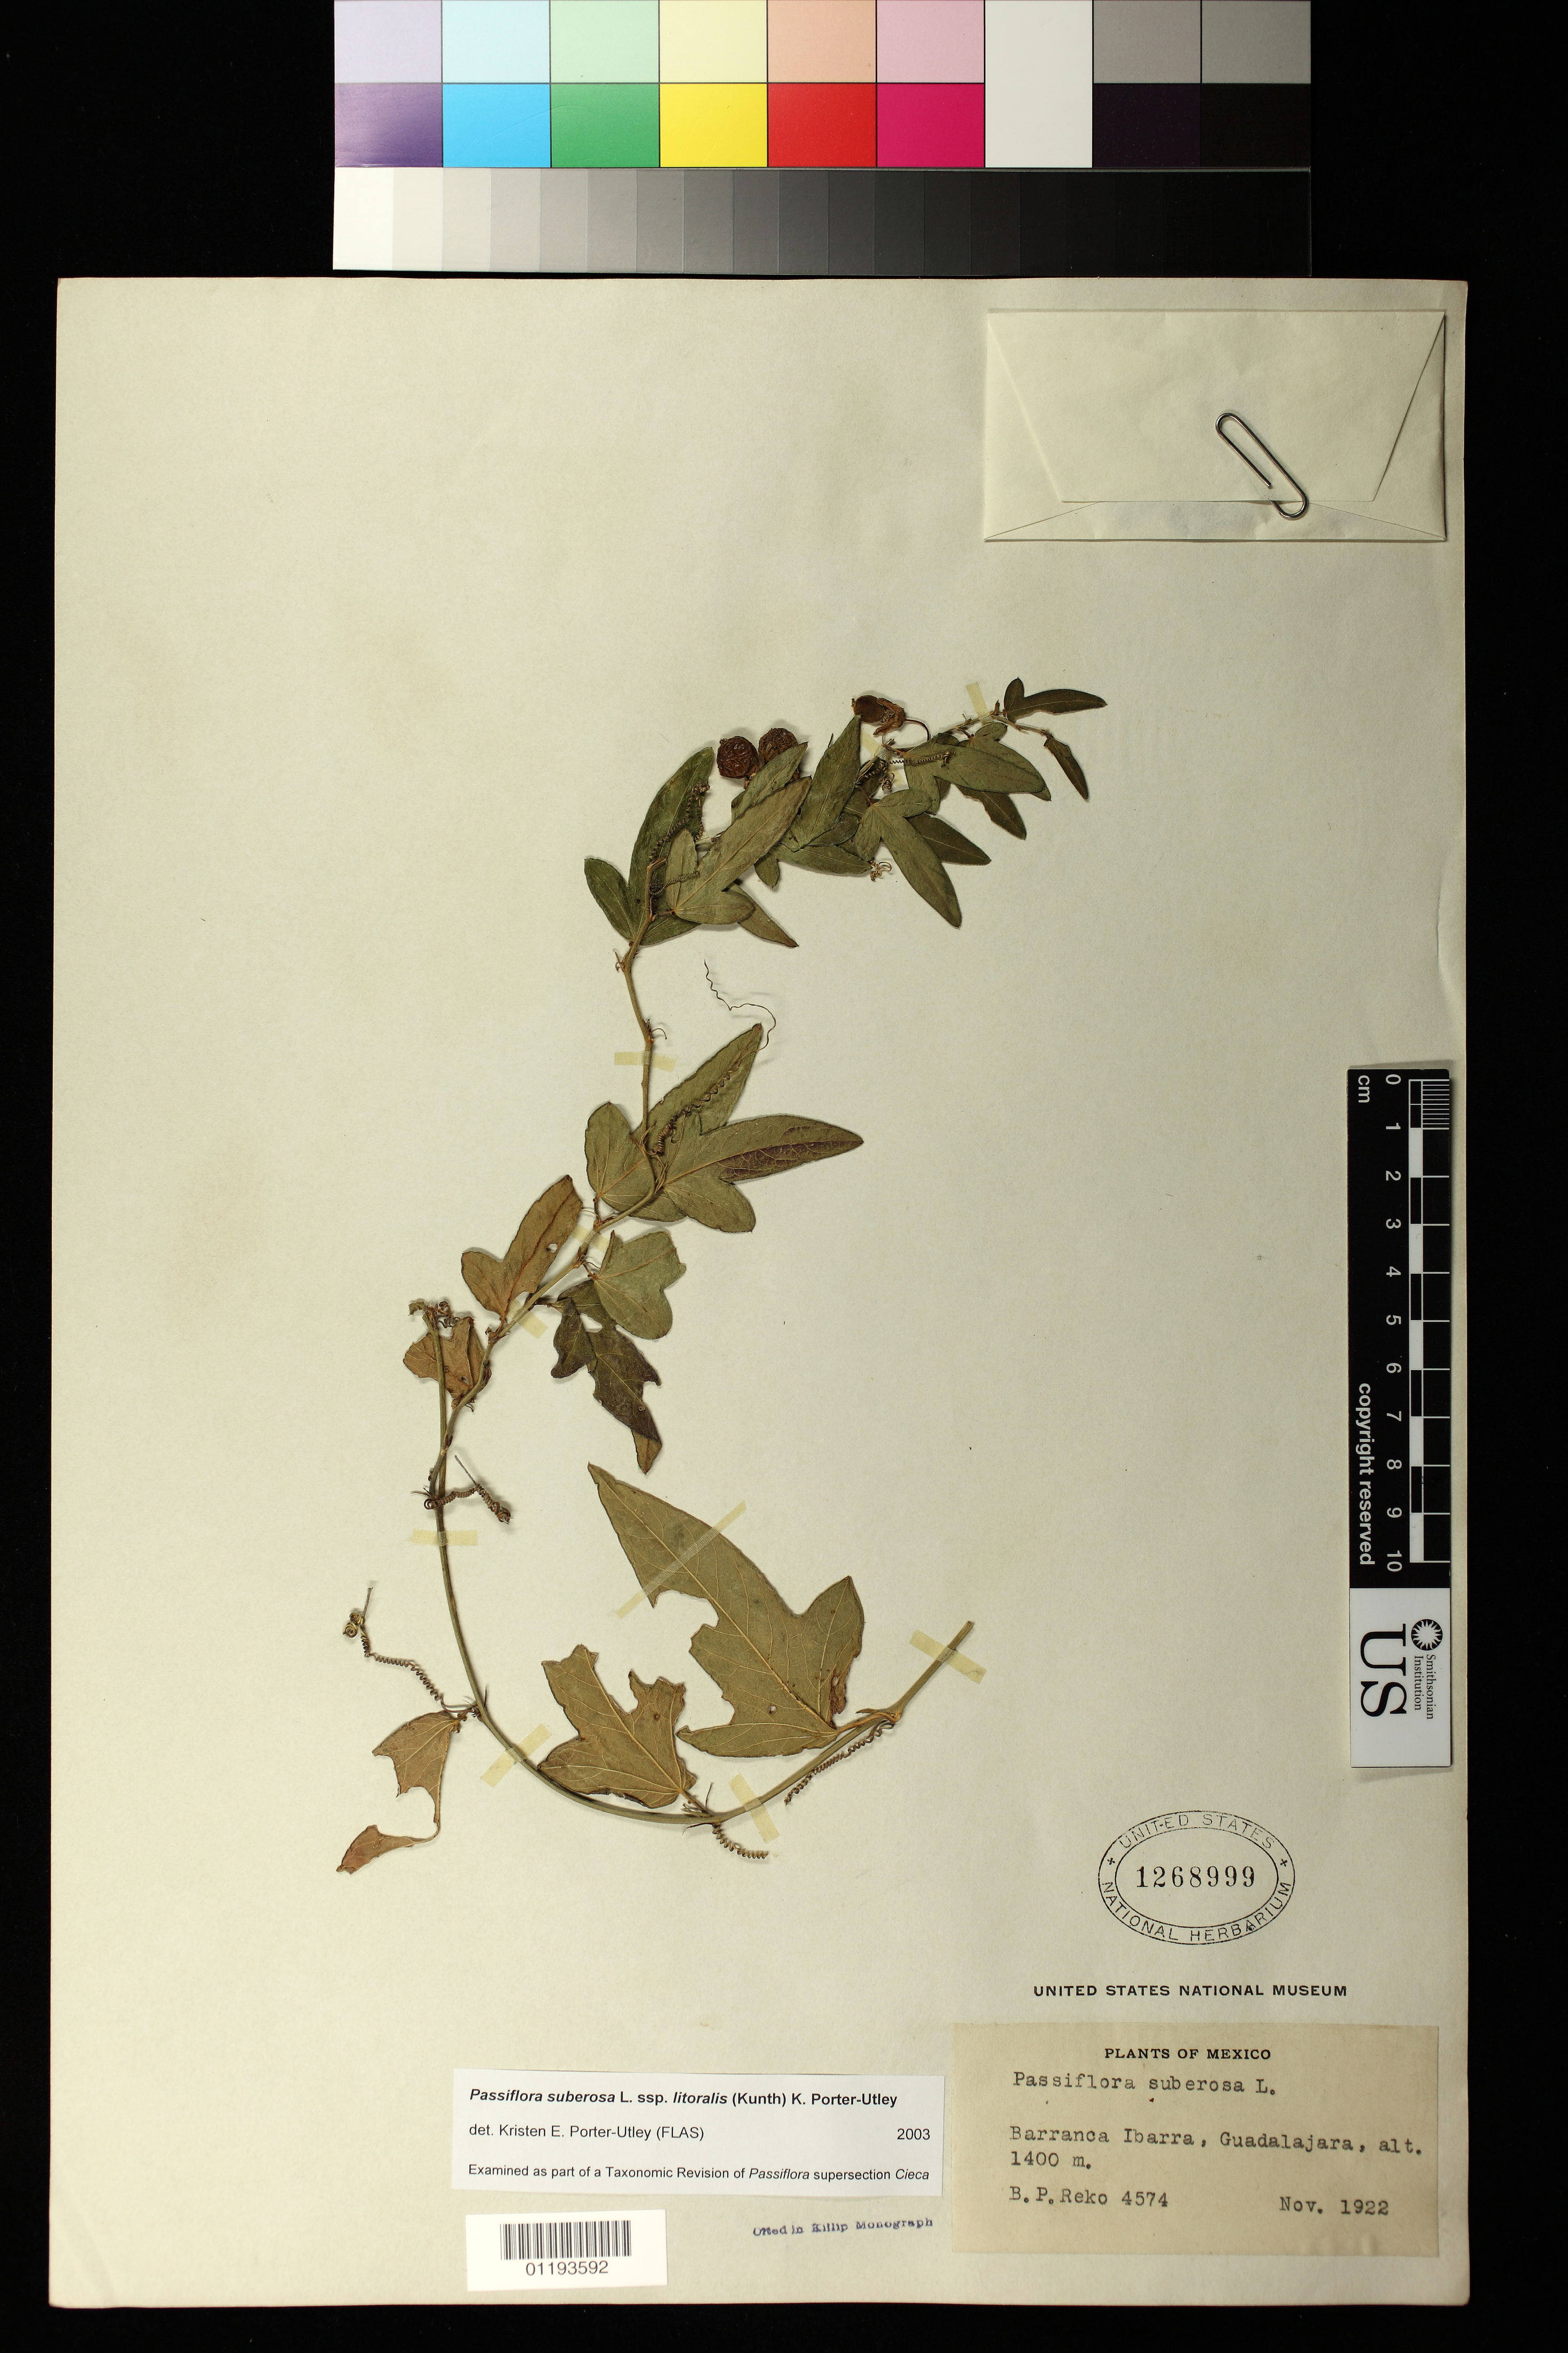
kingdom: Plantae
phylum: Tracheophyta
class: Magnoliopsida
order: Malpighiales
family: Passifloraceae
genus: Passiflora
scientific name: Passiflora suberosa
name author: L.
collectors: B. P. Reko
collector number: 4574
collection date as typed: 1922-11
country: Mexico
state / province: Jalisco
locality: Barranca Ibarra, Guadalajara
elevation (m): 1400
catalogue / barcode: US 1268999